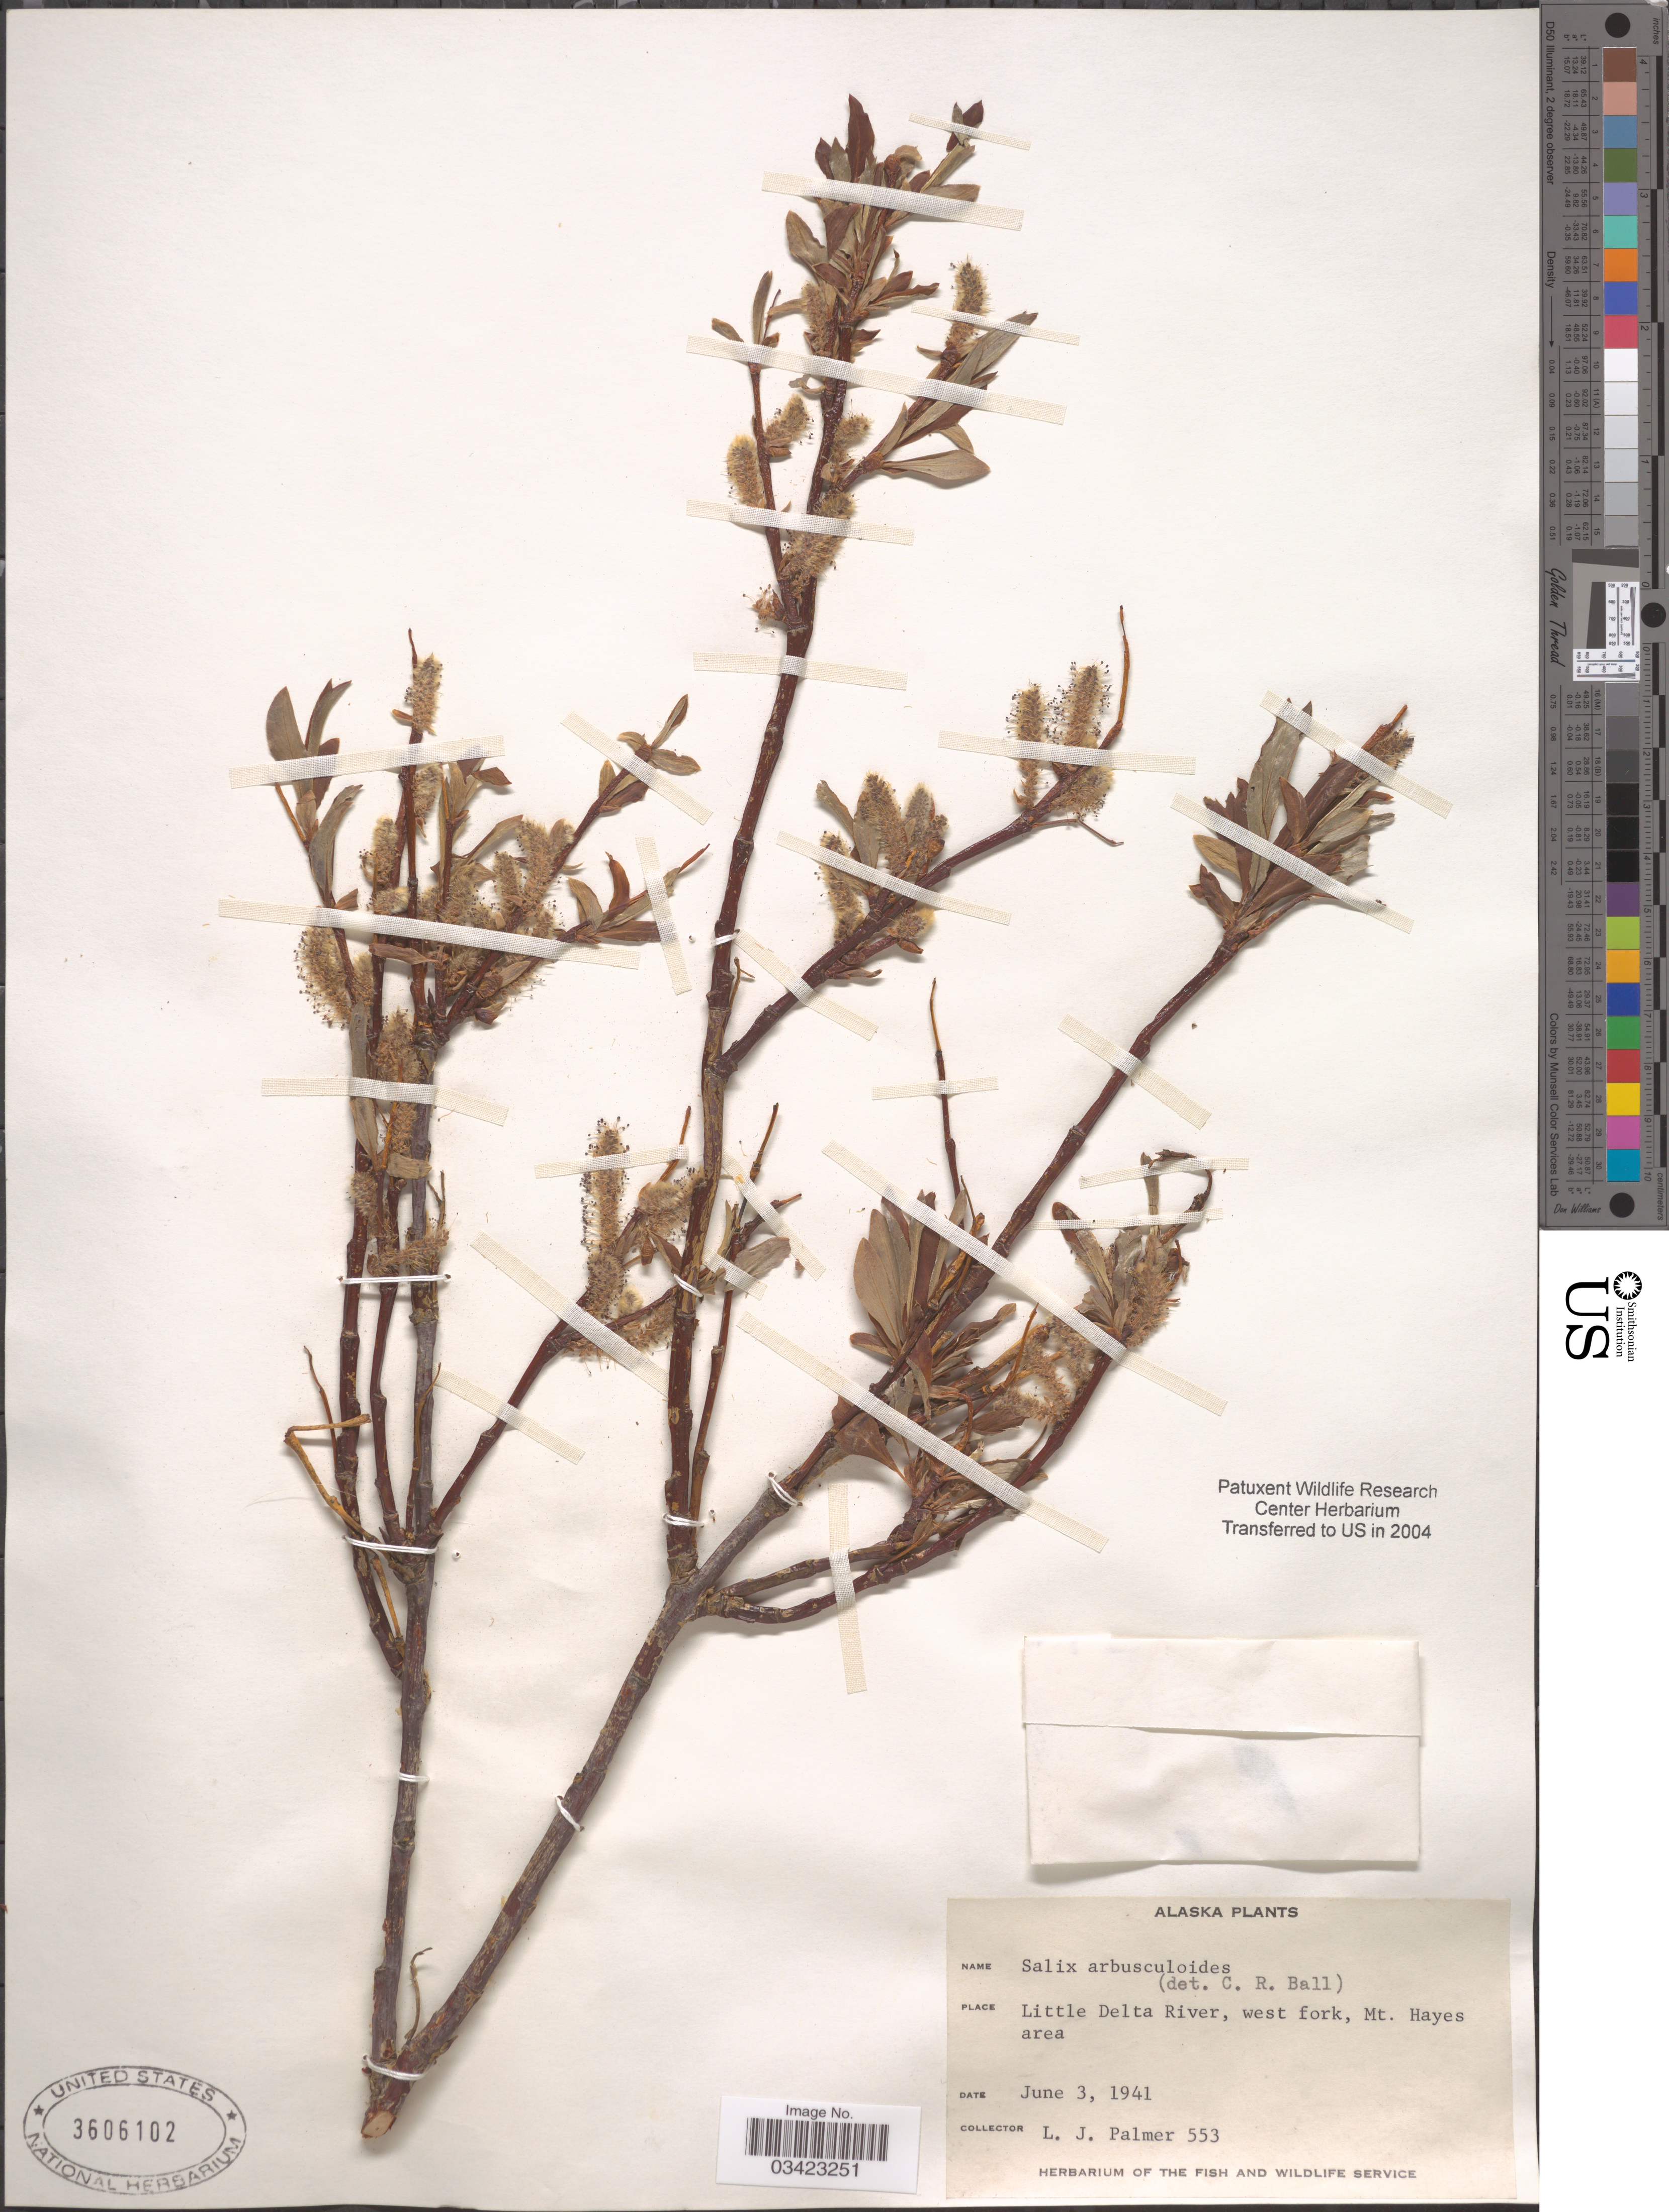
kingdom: Plantae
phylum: Tracheophyta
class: Magnoliopsida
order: Malpighiales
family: Salicaceae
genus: Salix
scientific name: Salix arbusculoides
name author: Andersson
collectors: L. J. Palmer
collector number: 553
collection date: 1941-06-03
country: United States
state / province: Alaska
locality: Little Delta River, west fork, Mt. Hayes area.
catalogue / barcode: US 3606102